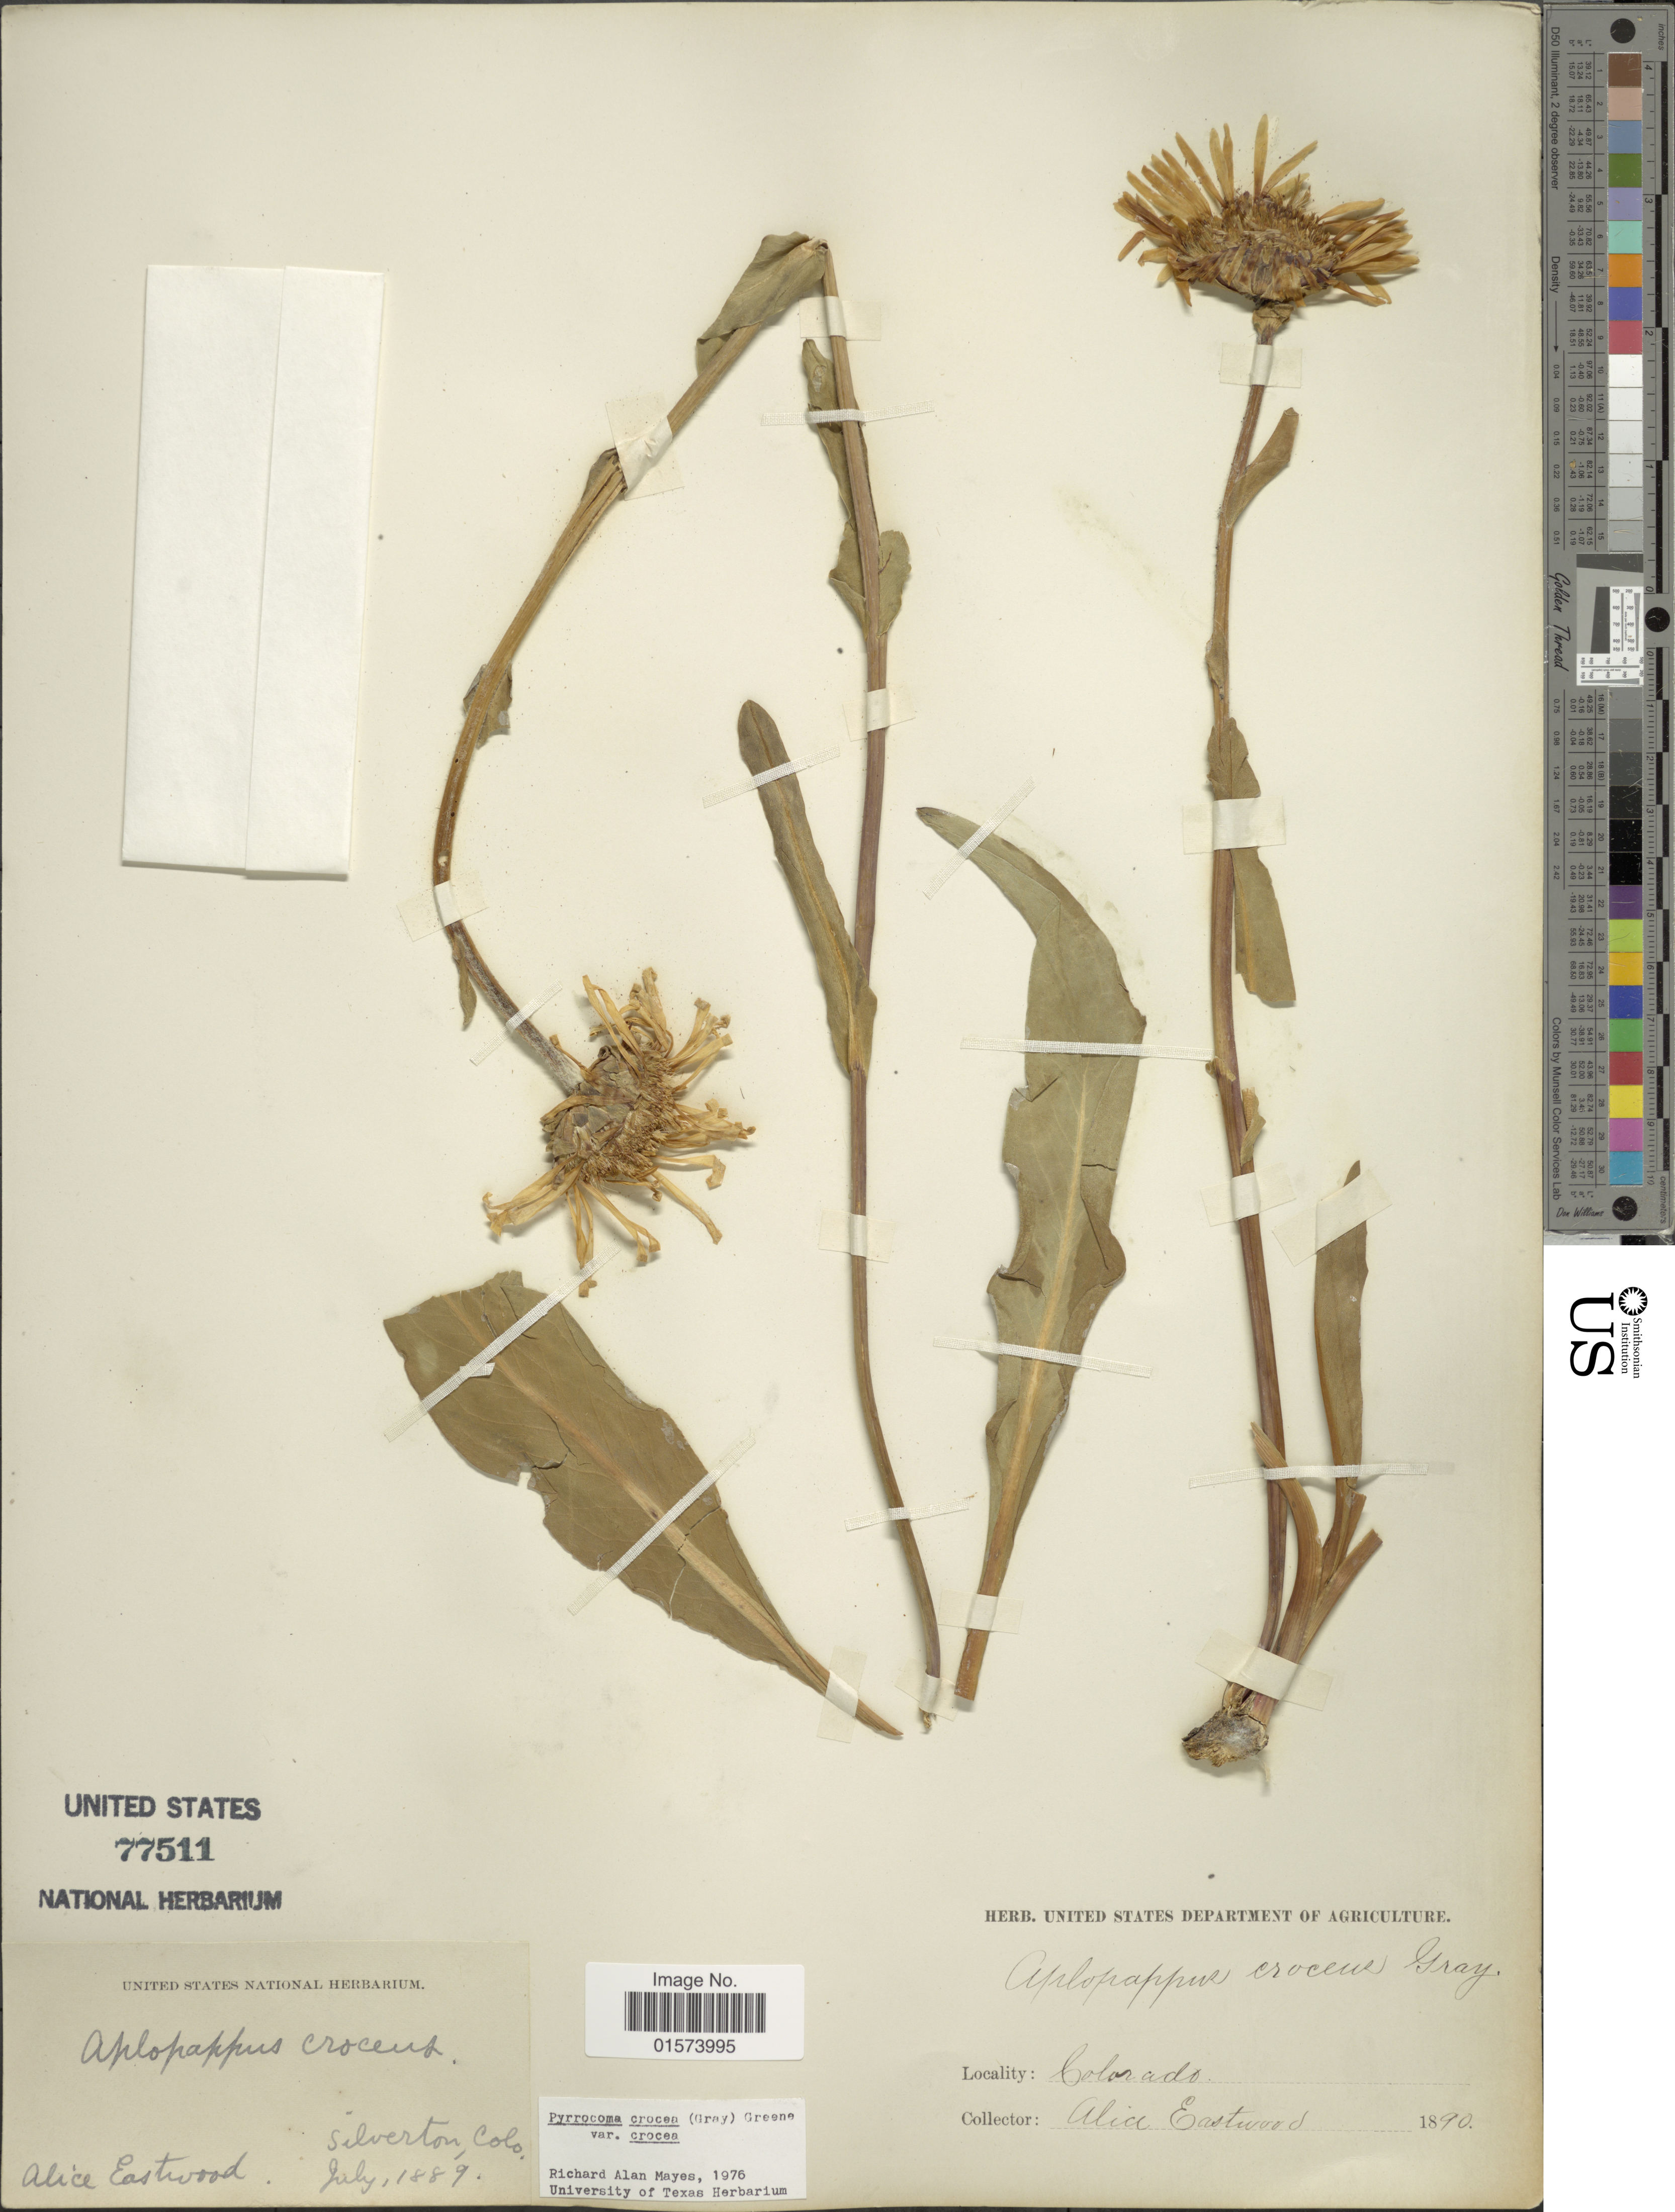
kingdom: Plantae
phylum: Tracheophyta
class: Magnoliopsida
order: Asterales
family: Asteraceae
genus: Pyrrocoma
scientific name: Pyrrocoma crocea var. crocea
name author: (A. Gray) Greene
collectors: A. Eastwood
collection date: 1889-07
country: United States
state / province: Colorado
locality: Silverton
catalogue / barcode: US 77511